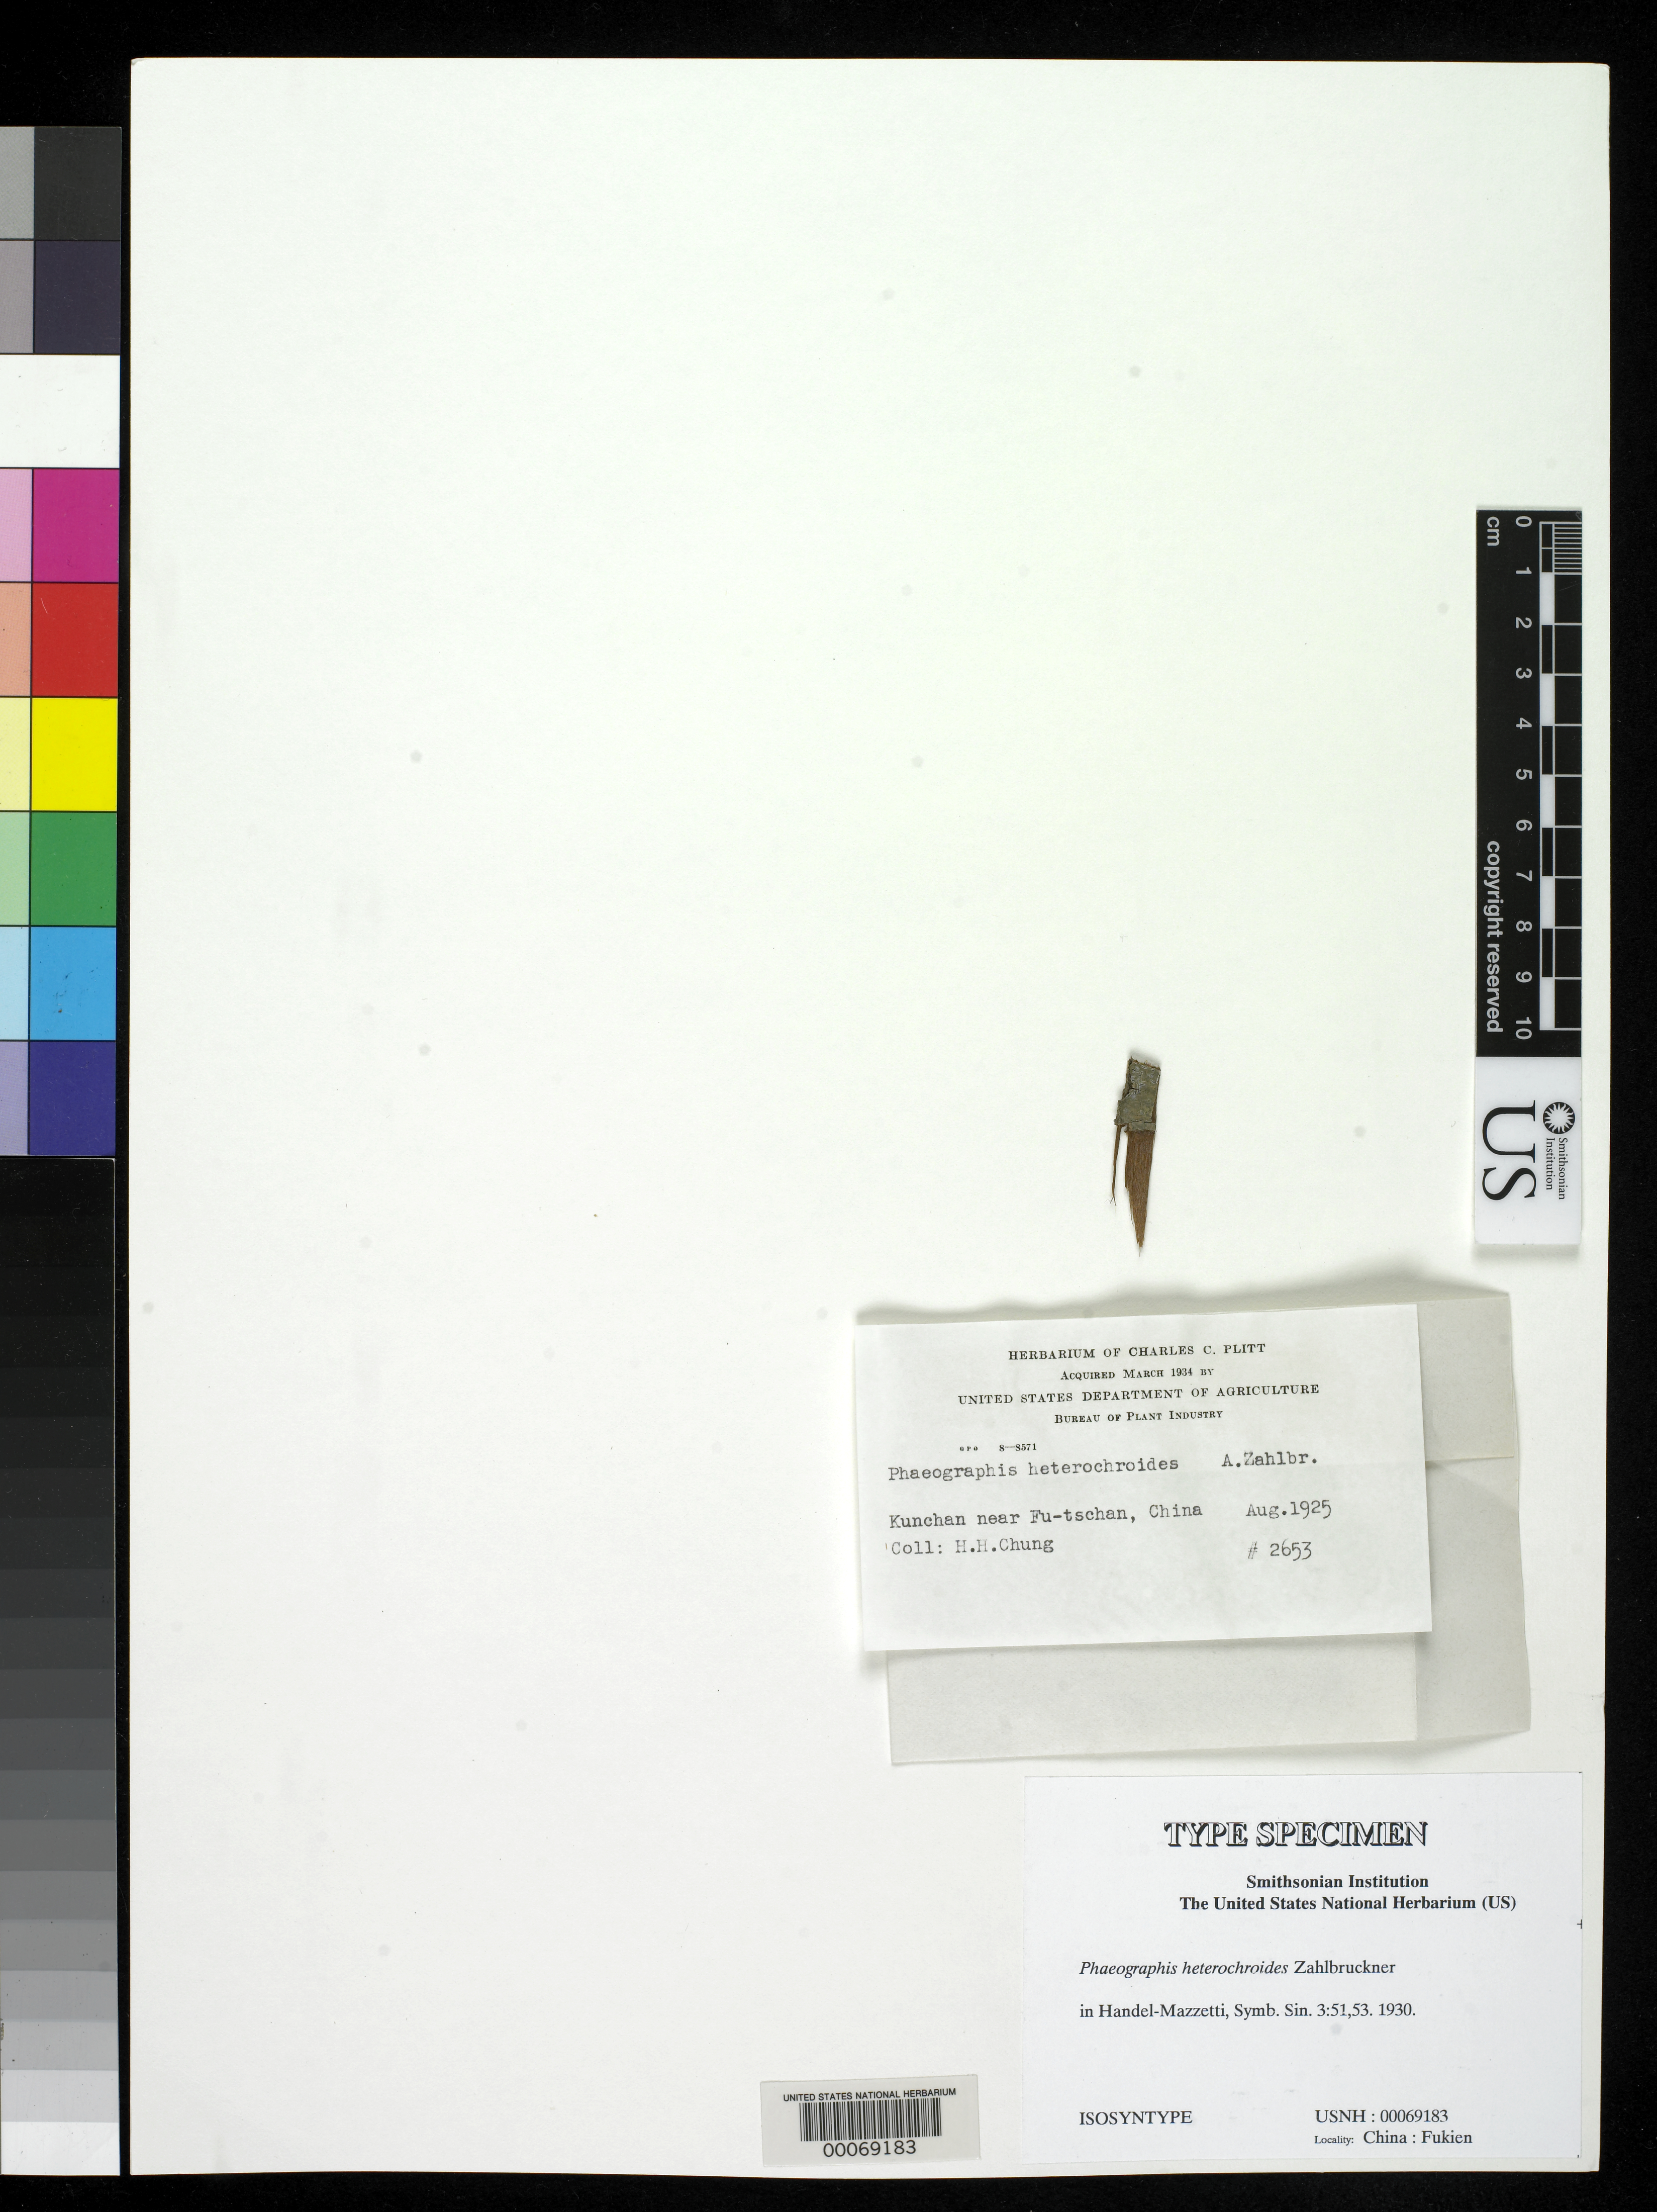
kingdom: Fungi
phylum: Ascomycota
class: Lecanoromycetes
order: Ostropales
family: Graphidaceae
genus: Phaeographis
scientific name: Phaeographis heterochroides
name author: Zahlbr. in Hand.-Mazz.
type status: Isosyntype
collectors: H. Chung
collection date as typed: Aug 1925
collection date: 1925-08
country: China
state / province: Fujian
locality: Kunchan near Fu-tschan.